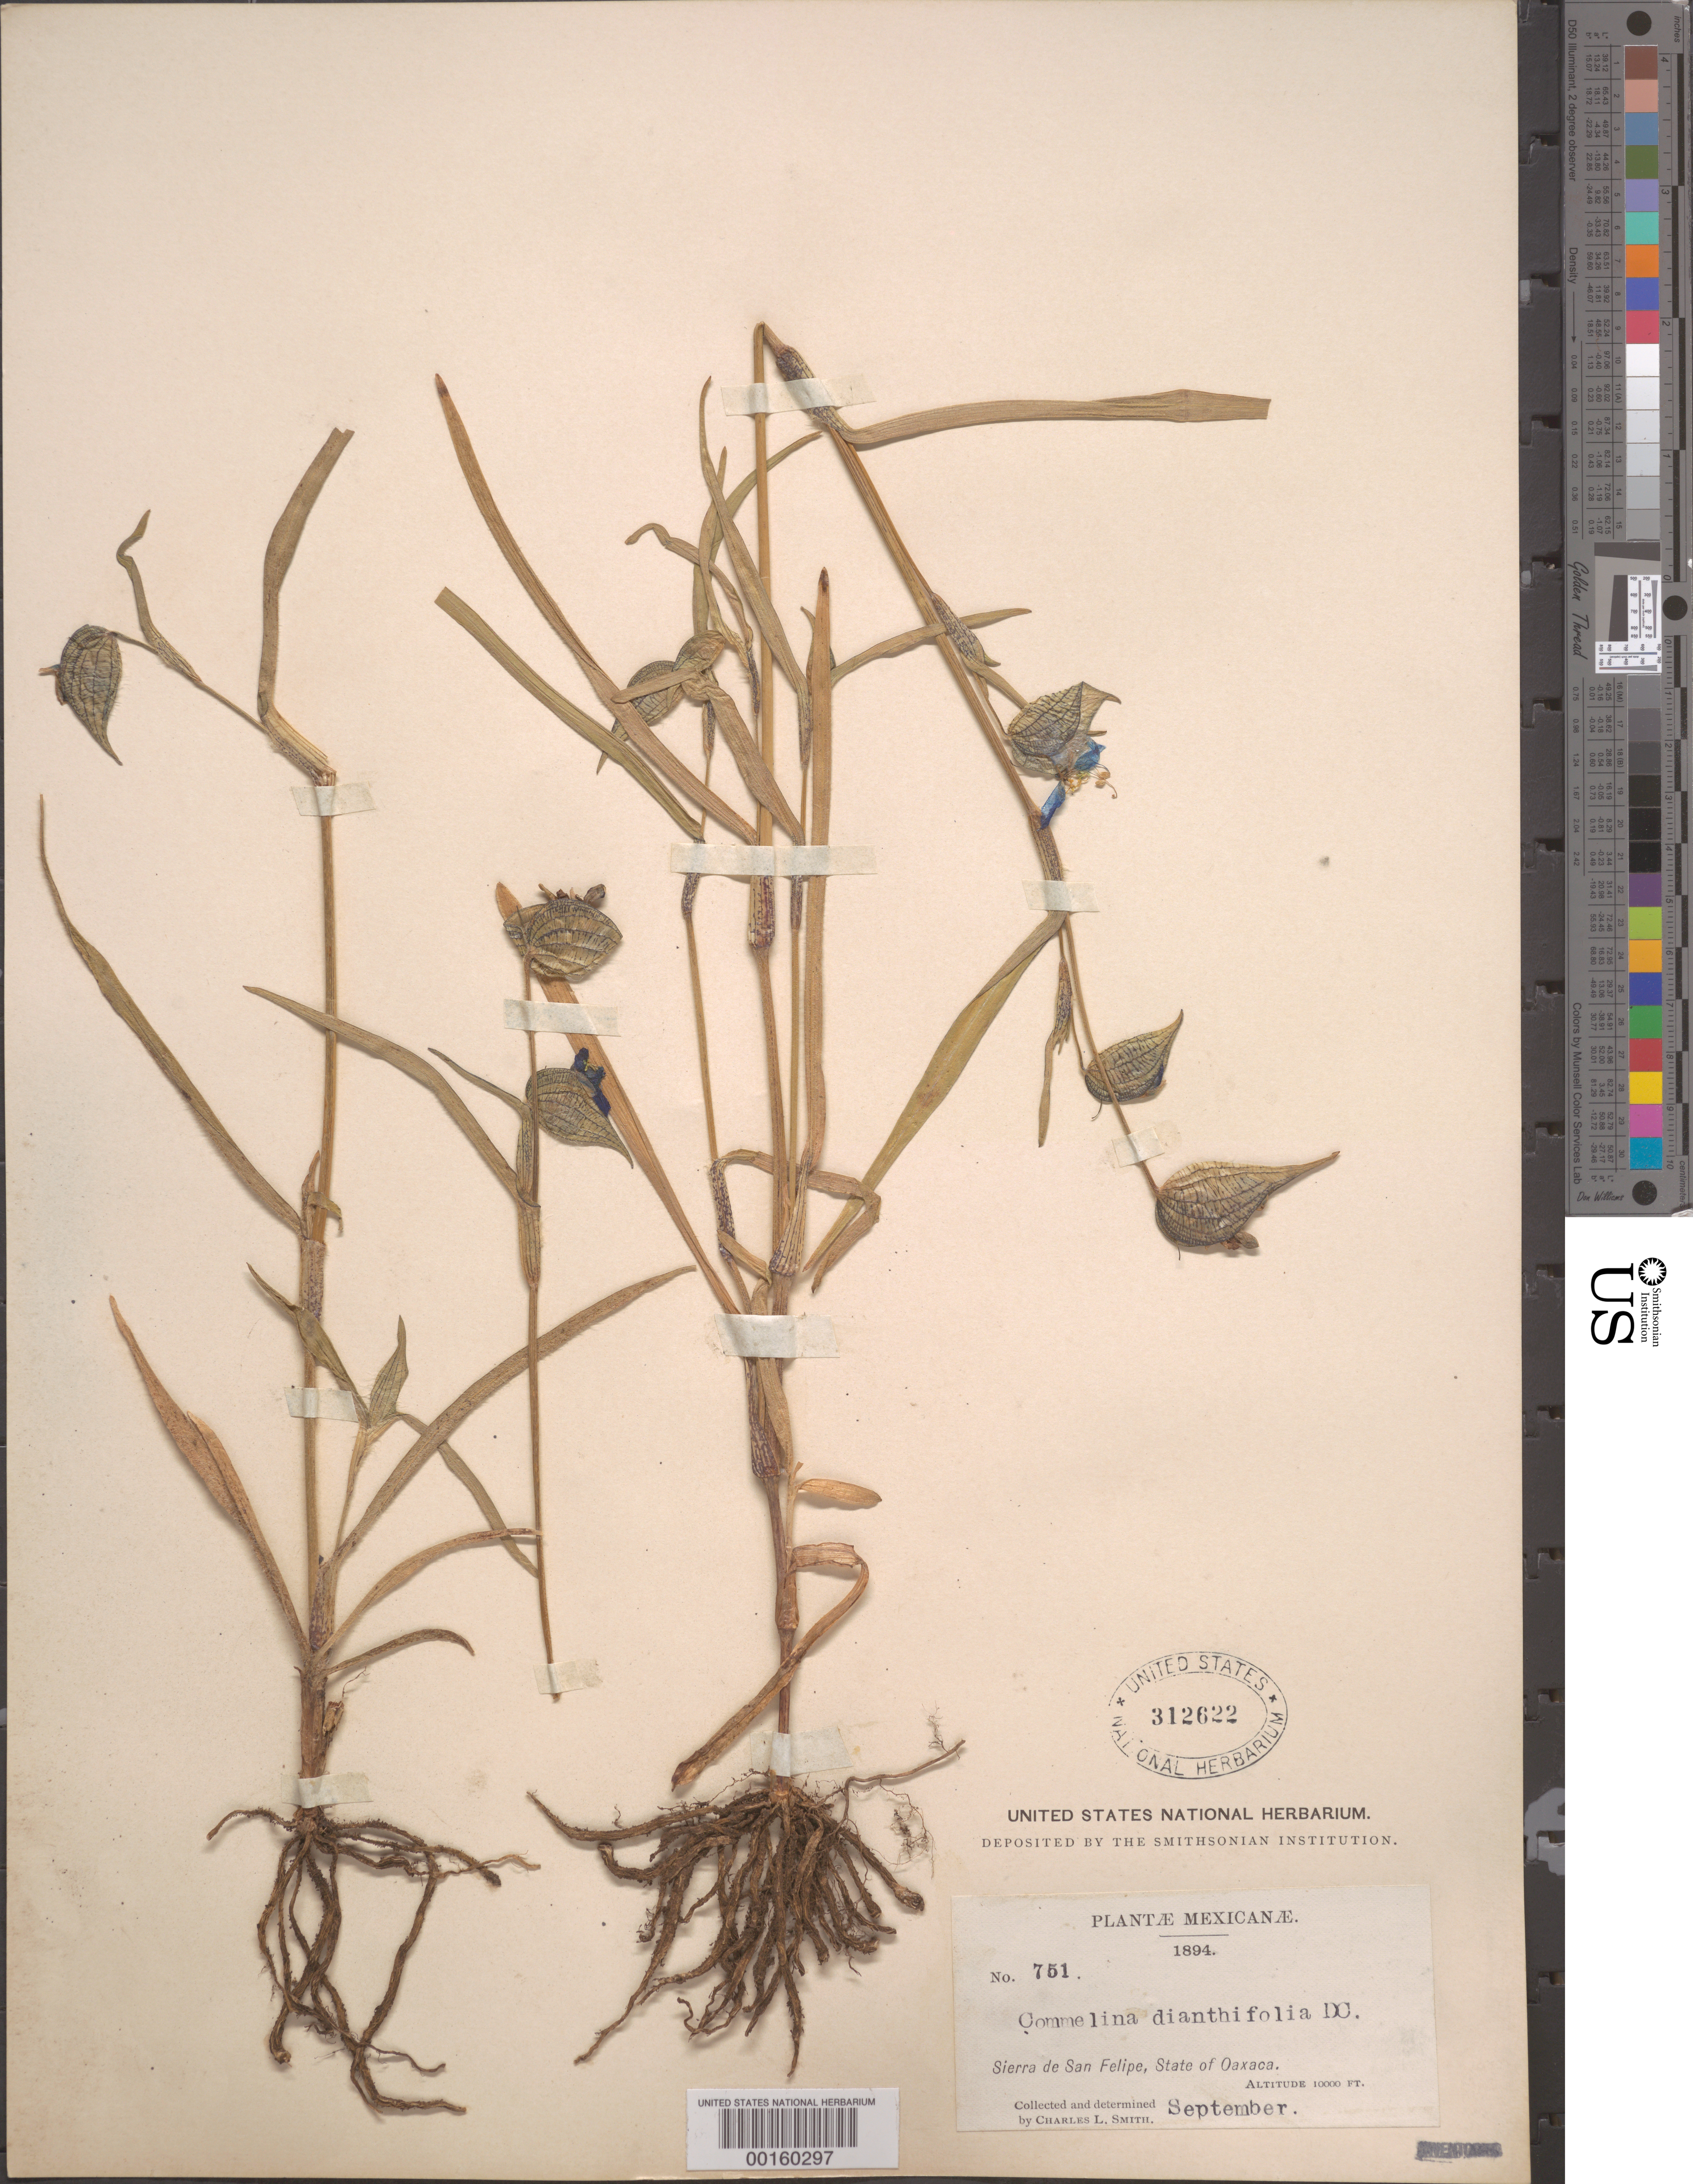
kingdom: Plantae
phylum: Tracheophyta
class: Liliopsida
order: Commelinales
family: Commelinaceae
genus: Commelina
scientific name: Commelina dianthifolia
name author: Redouté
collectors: C. L. Smith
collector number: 751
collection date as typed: Sep 1894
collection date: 1894-09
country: Mexico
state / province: Oaxaca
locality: Sierra de San Felipe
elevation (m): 3050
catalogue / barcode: US 312622